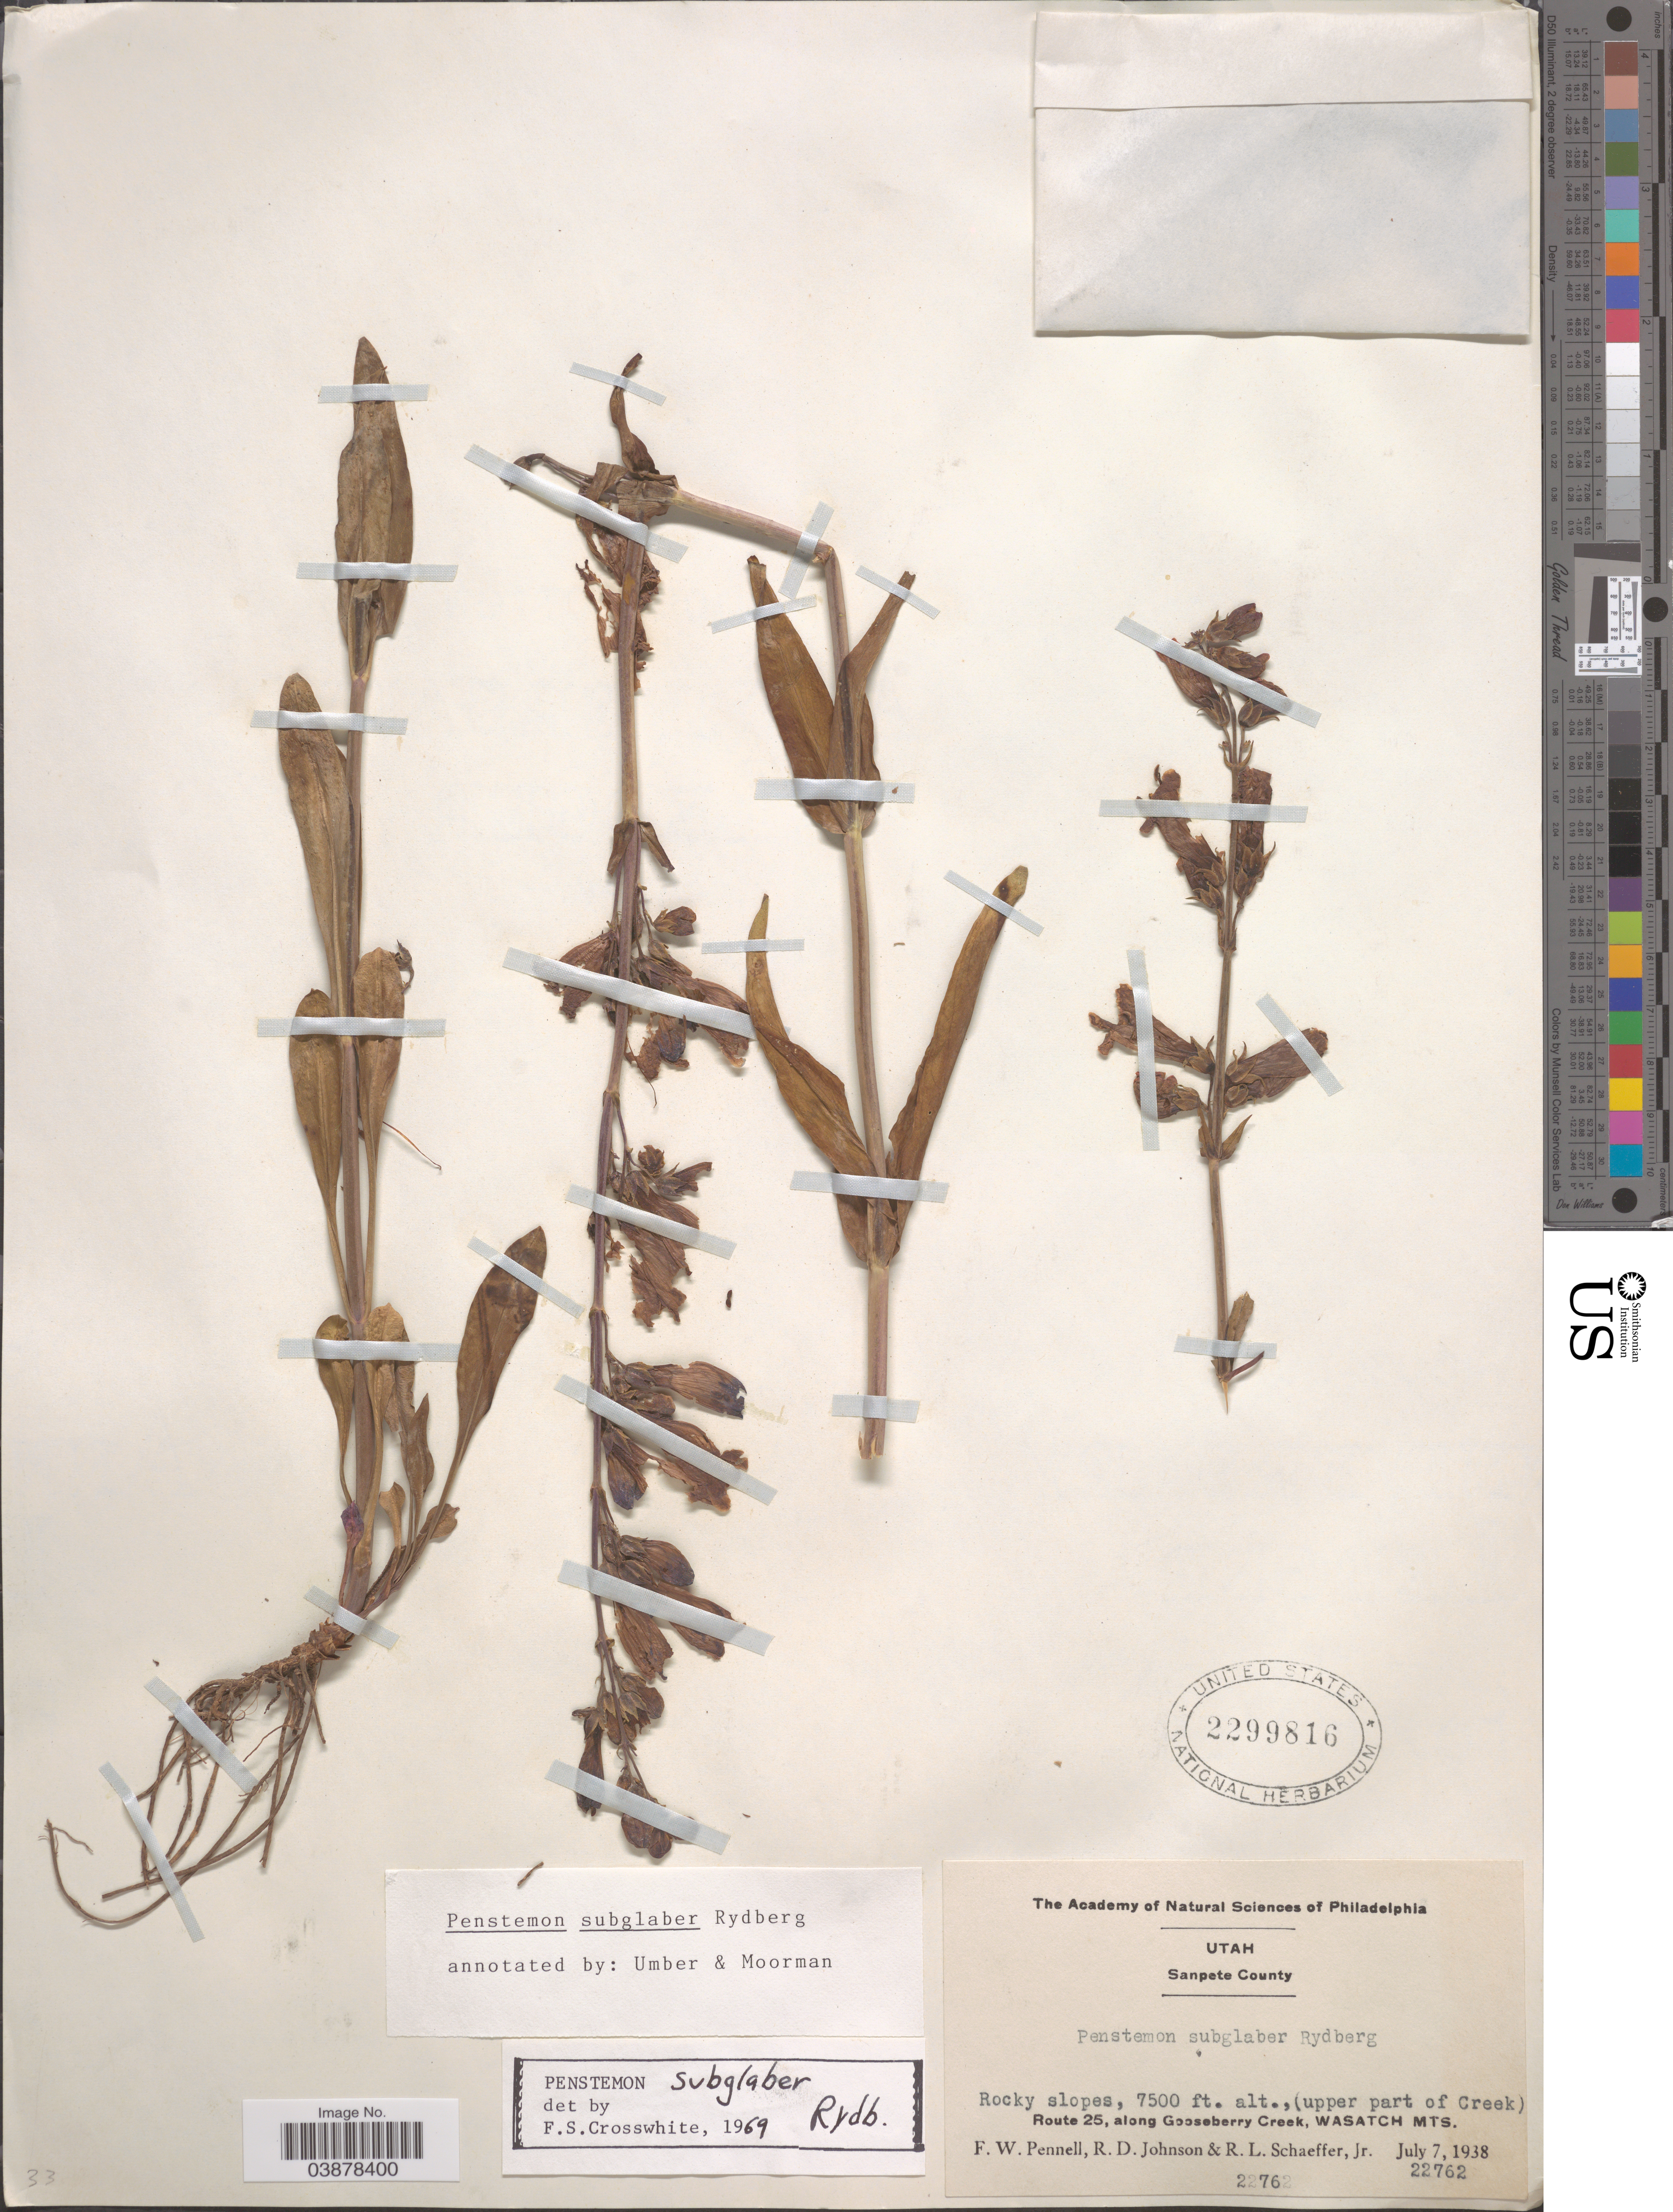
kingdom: Plantae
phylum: Tracheophyta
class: Magnoliopsida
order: Lamiales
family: Plantaginaceae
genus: Penstemon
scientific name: Penstemon subglaber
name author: Rydb.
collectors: F. W. Pennell, R. D. Johnson & R. L. Schaeffer Jr.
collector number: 22762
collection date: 1938-07-07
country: United States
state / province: Utah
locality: Sanpete County. Rocky slopes, (upper part of Creek). Route 25, along Gooseberry Creek, Wasatch Mts.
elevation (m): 2286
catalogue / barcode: US 2299816